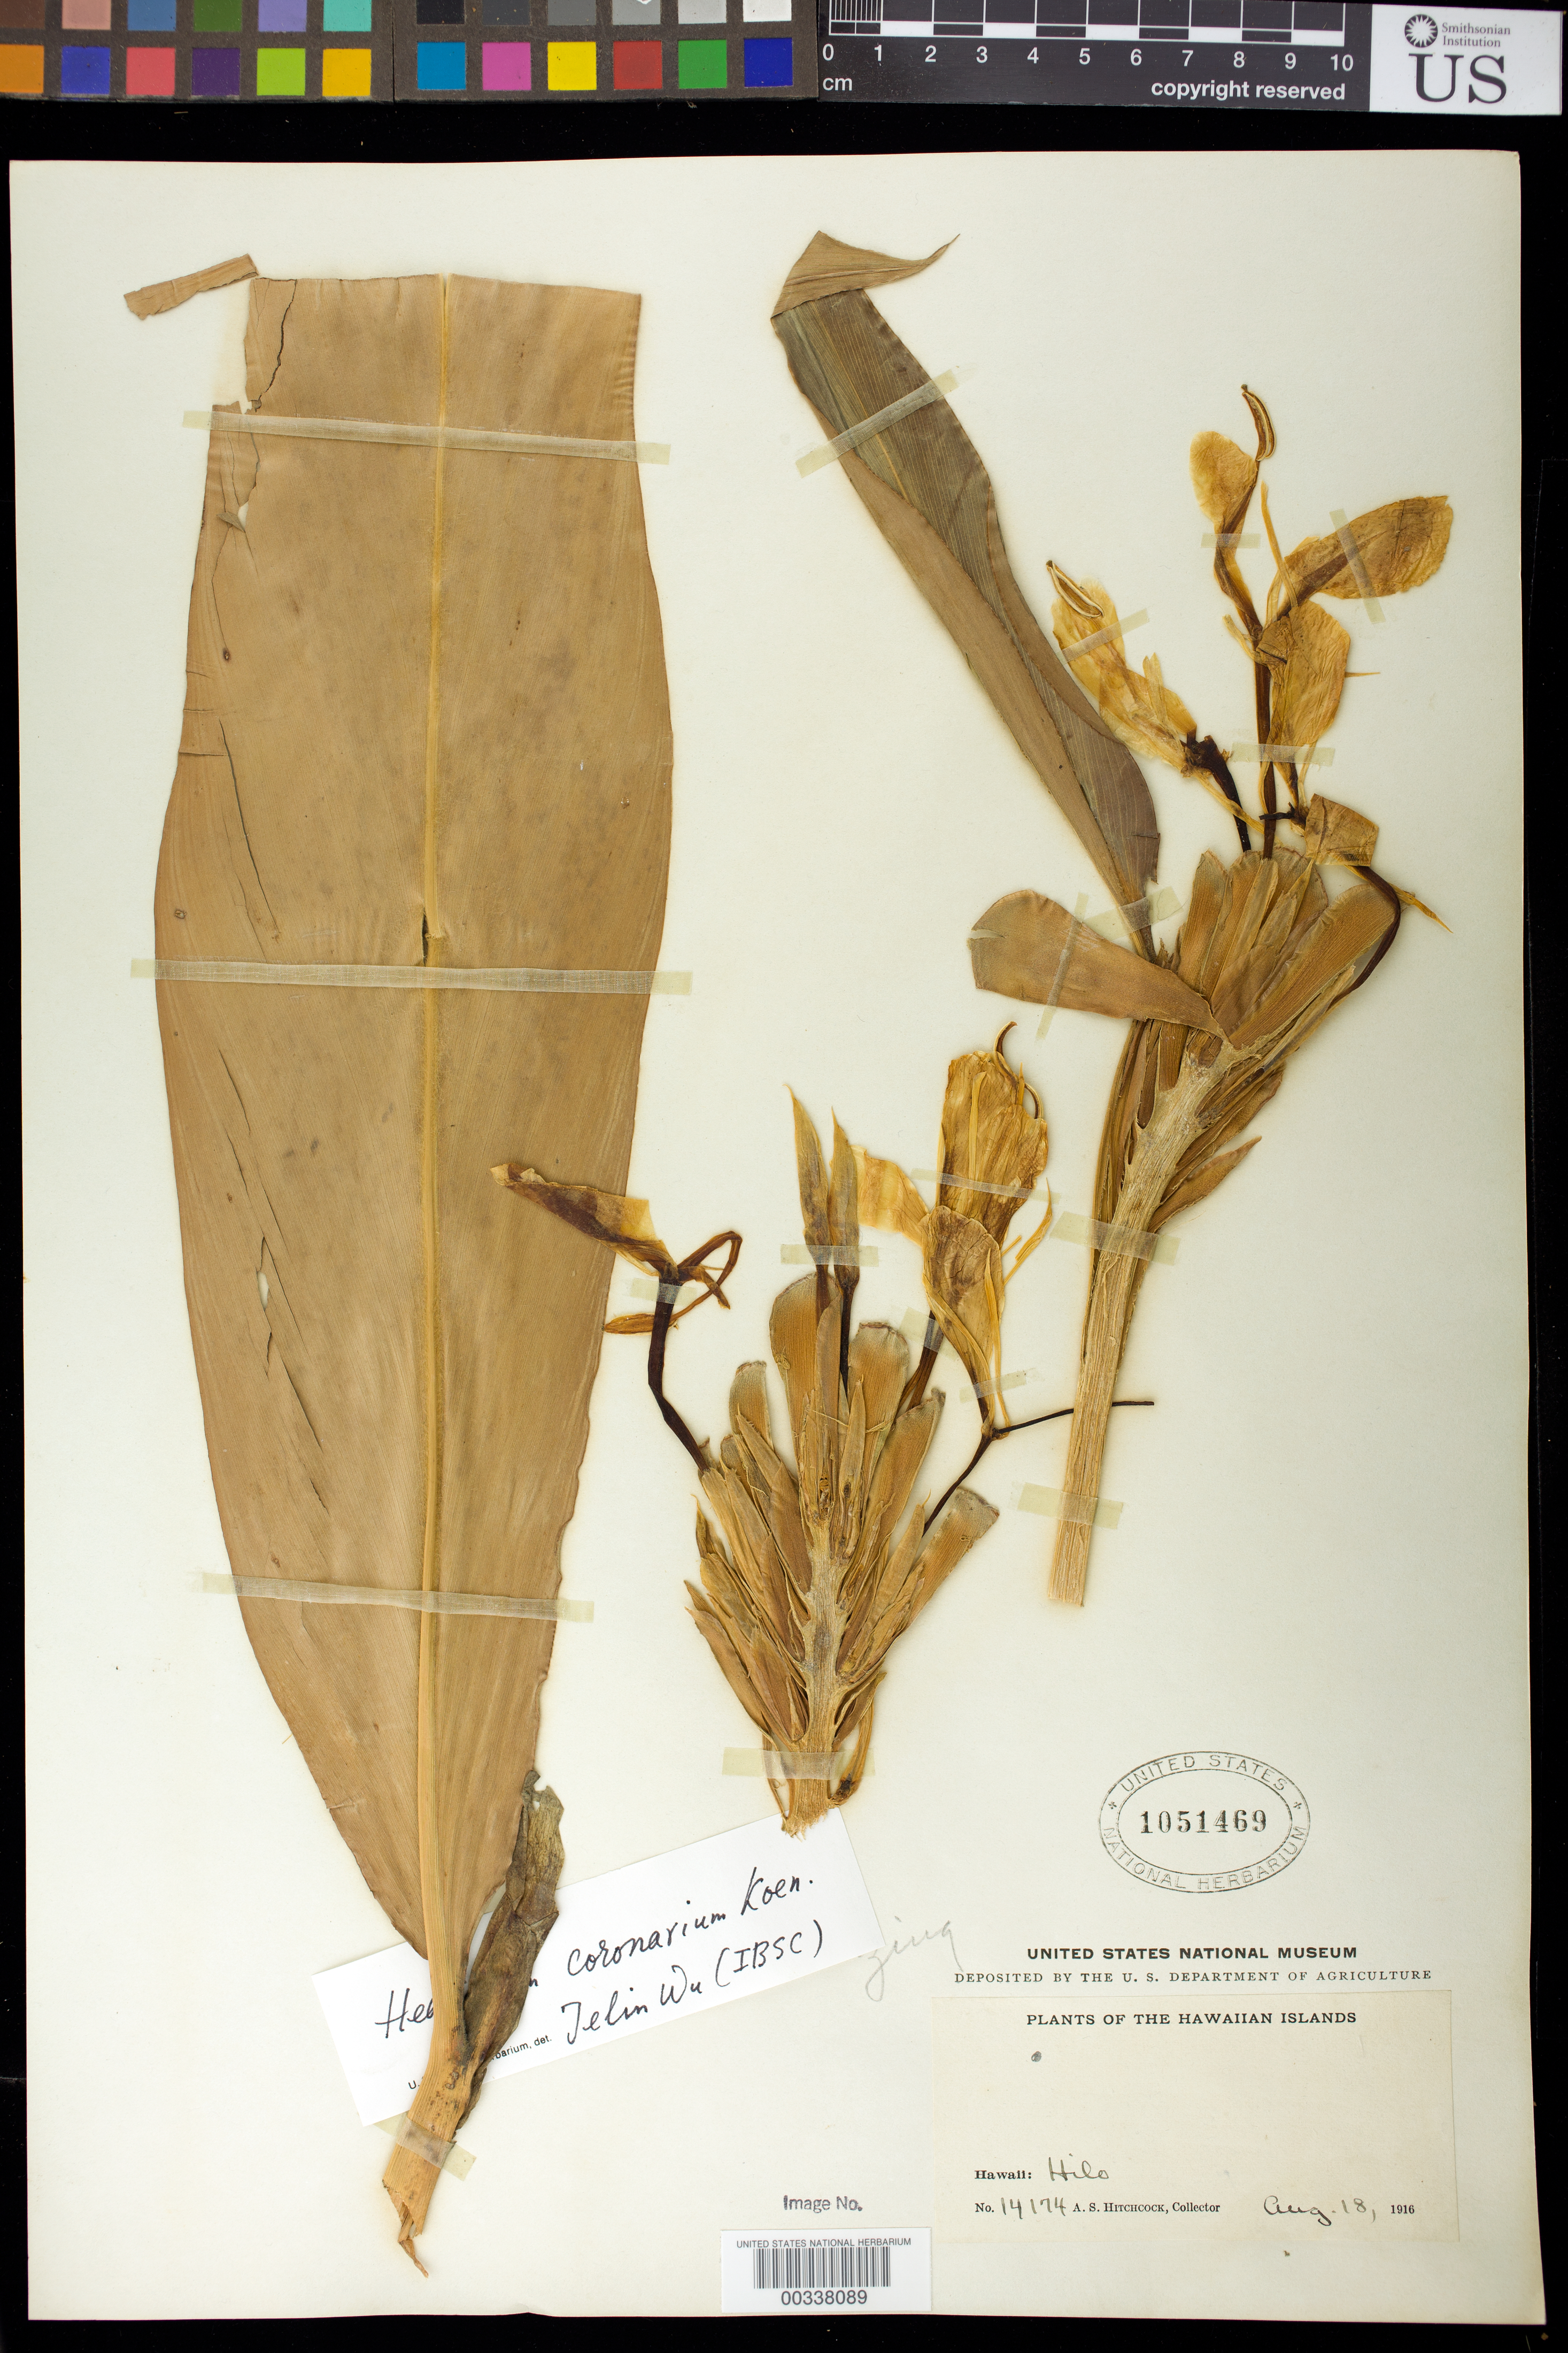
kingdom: Plantae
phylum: Tracheophyta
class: Liliopsida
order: Zingiberales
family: Zingiberaceae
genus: Hedychium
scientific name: Hedychium coronarium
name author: J. Koenig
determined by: Wu, Te-Ling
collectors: A. S. Hitchcock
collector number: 14174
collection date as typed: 18 Aug 1916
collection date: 1916-08-18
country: United States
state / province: Hawaii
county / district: Hawaii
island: Hawaii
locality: Hilo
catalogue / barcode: US 1051469